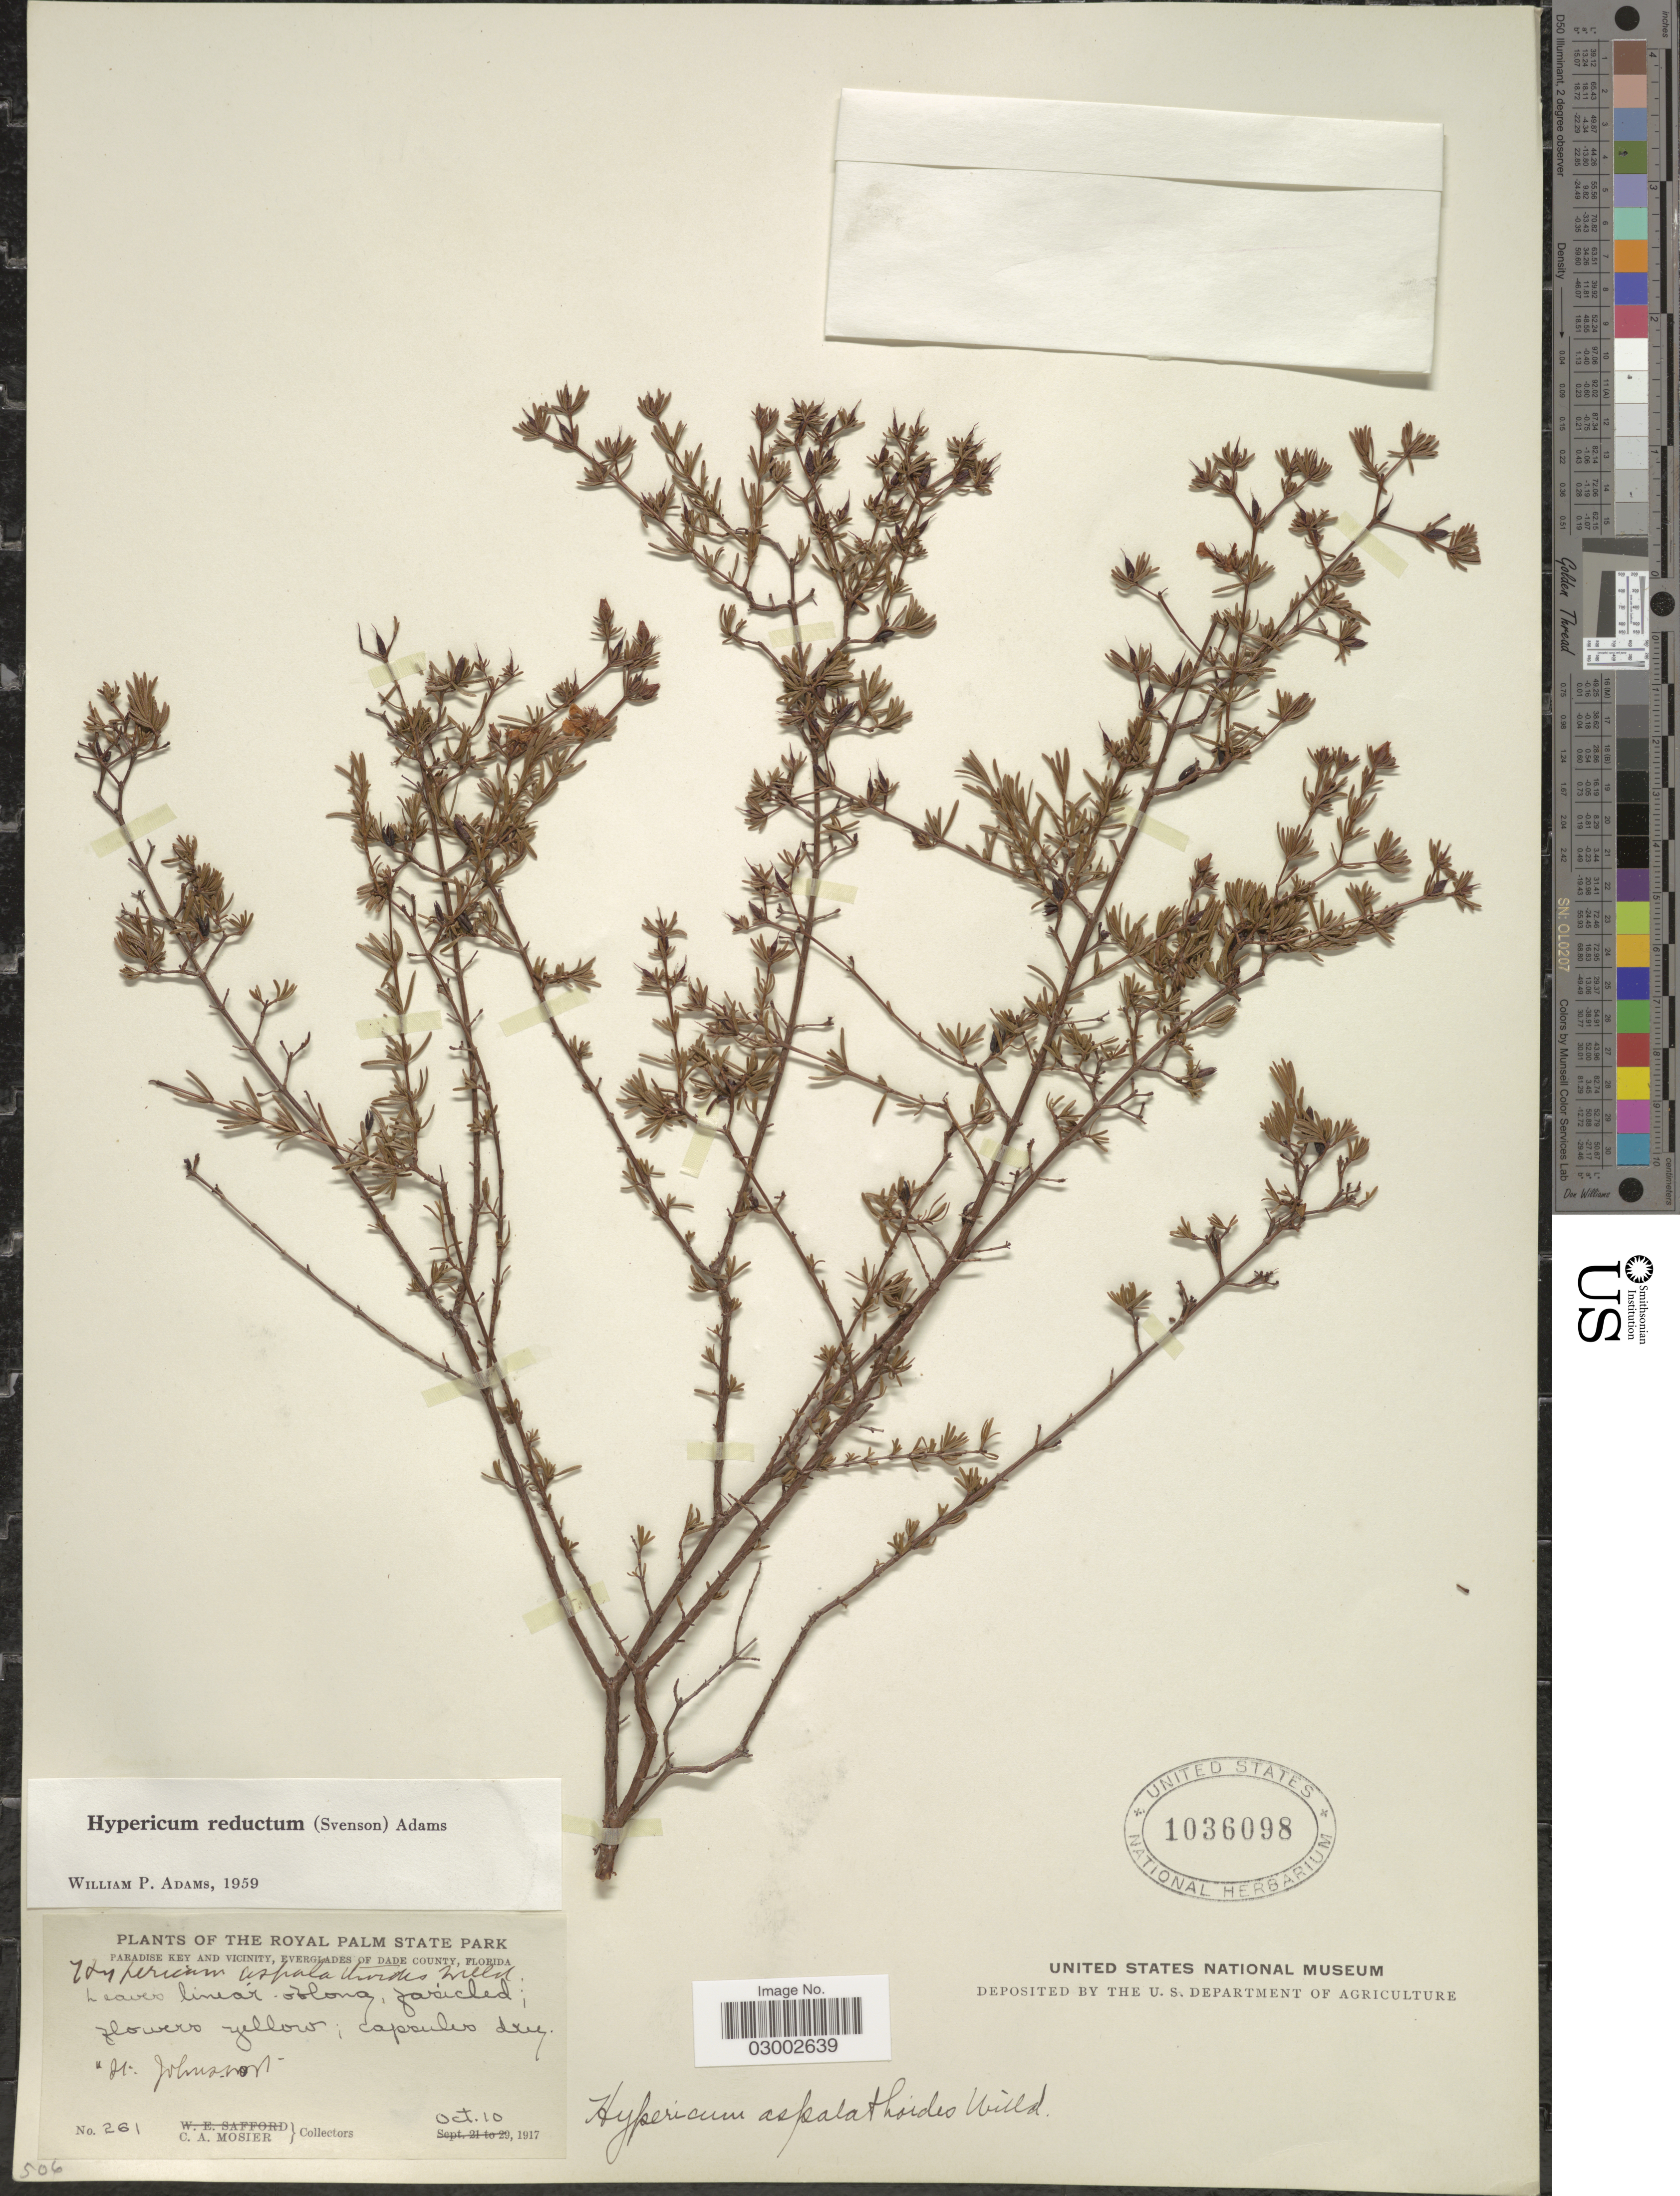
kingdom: Plantae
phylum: Tracheophyta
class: Magnoliopsida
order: Malpighiales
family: Hypericaceae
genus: Hypericum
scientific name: Hypericum brachyphyllum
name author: (Spach) Steud.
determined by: Strong, Mark T., (BOT), Smithsonian Institution - National Museum of Natural History (UNITED STATES)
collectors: C. A. Mosier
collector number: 261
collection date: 1917-10-10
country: United States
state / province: Florida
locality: The Royal Palm State Park. Paradise Key and Vicinity, Everglades of Dade County. Ft. Johnson.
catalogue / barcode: US 1036098